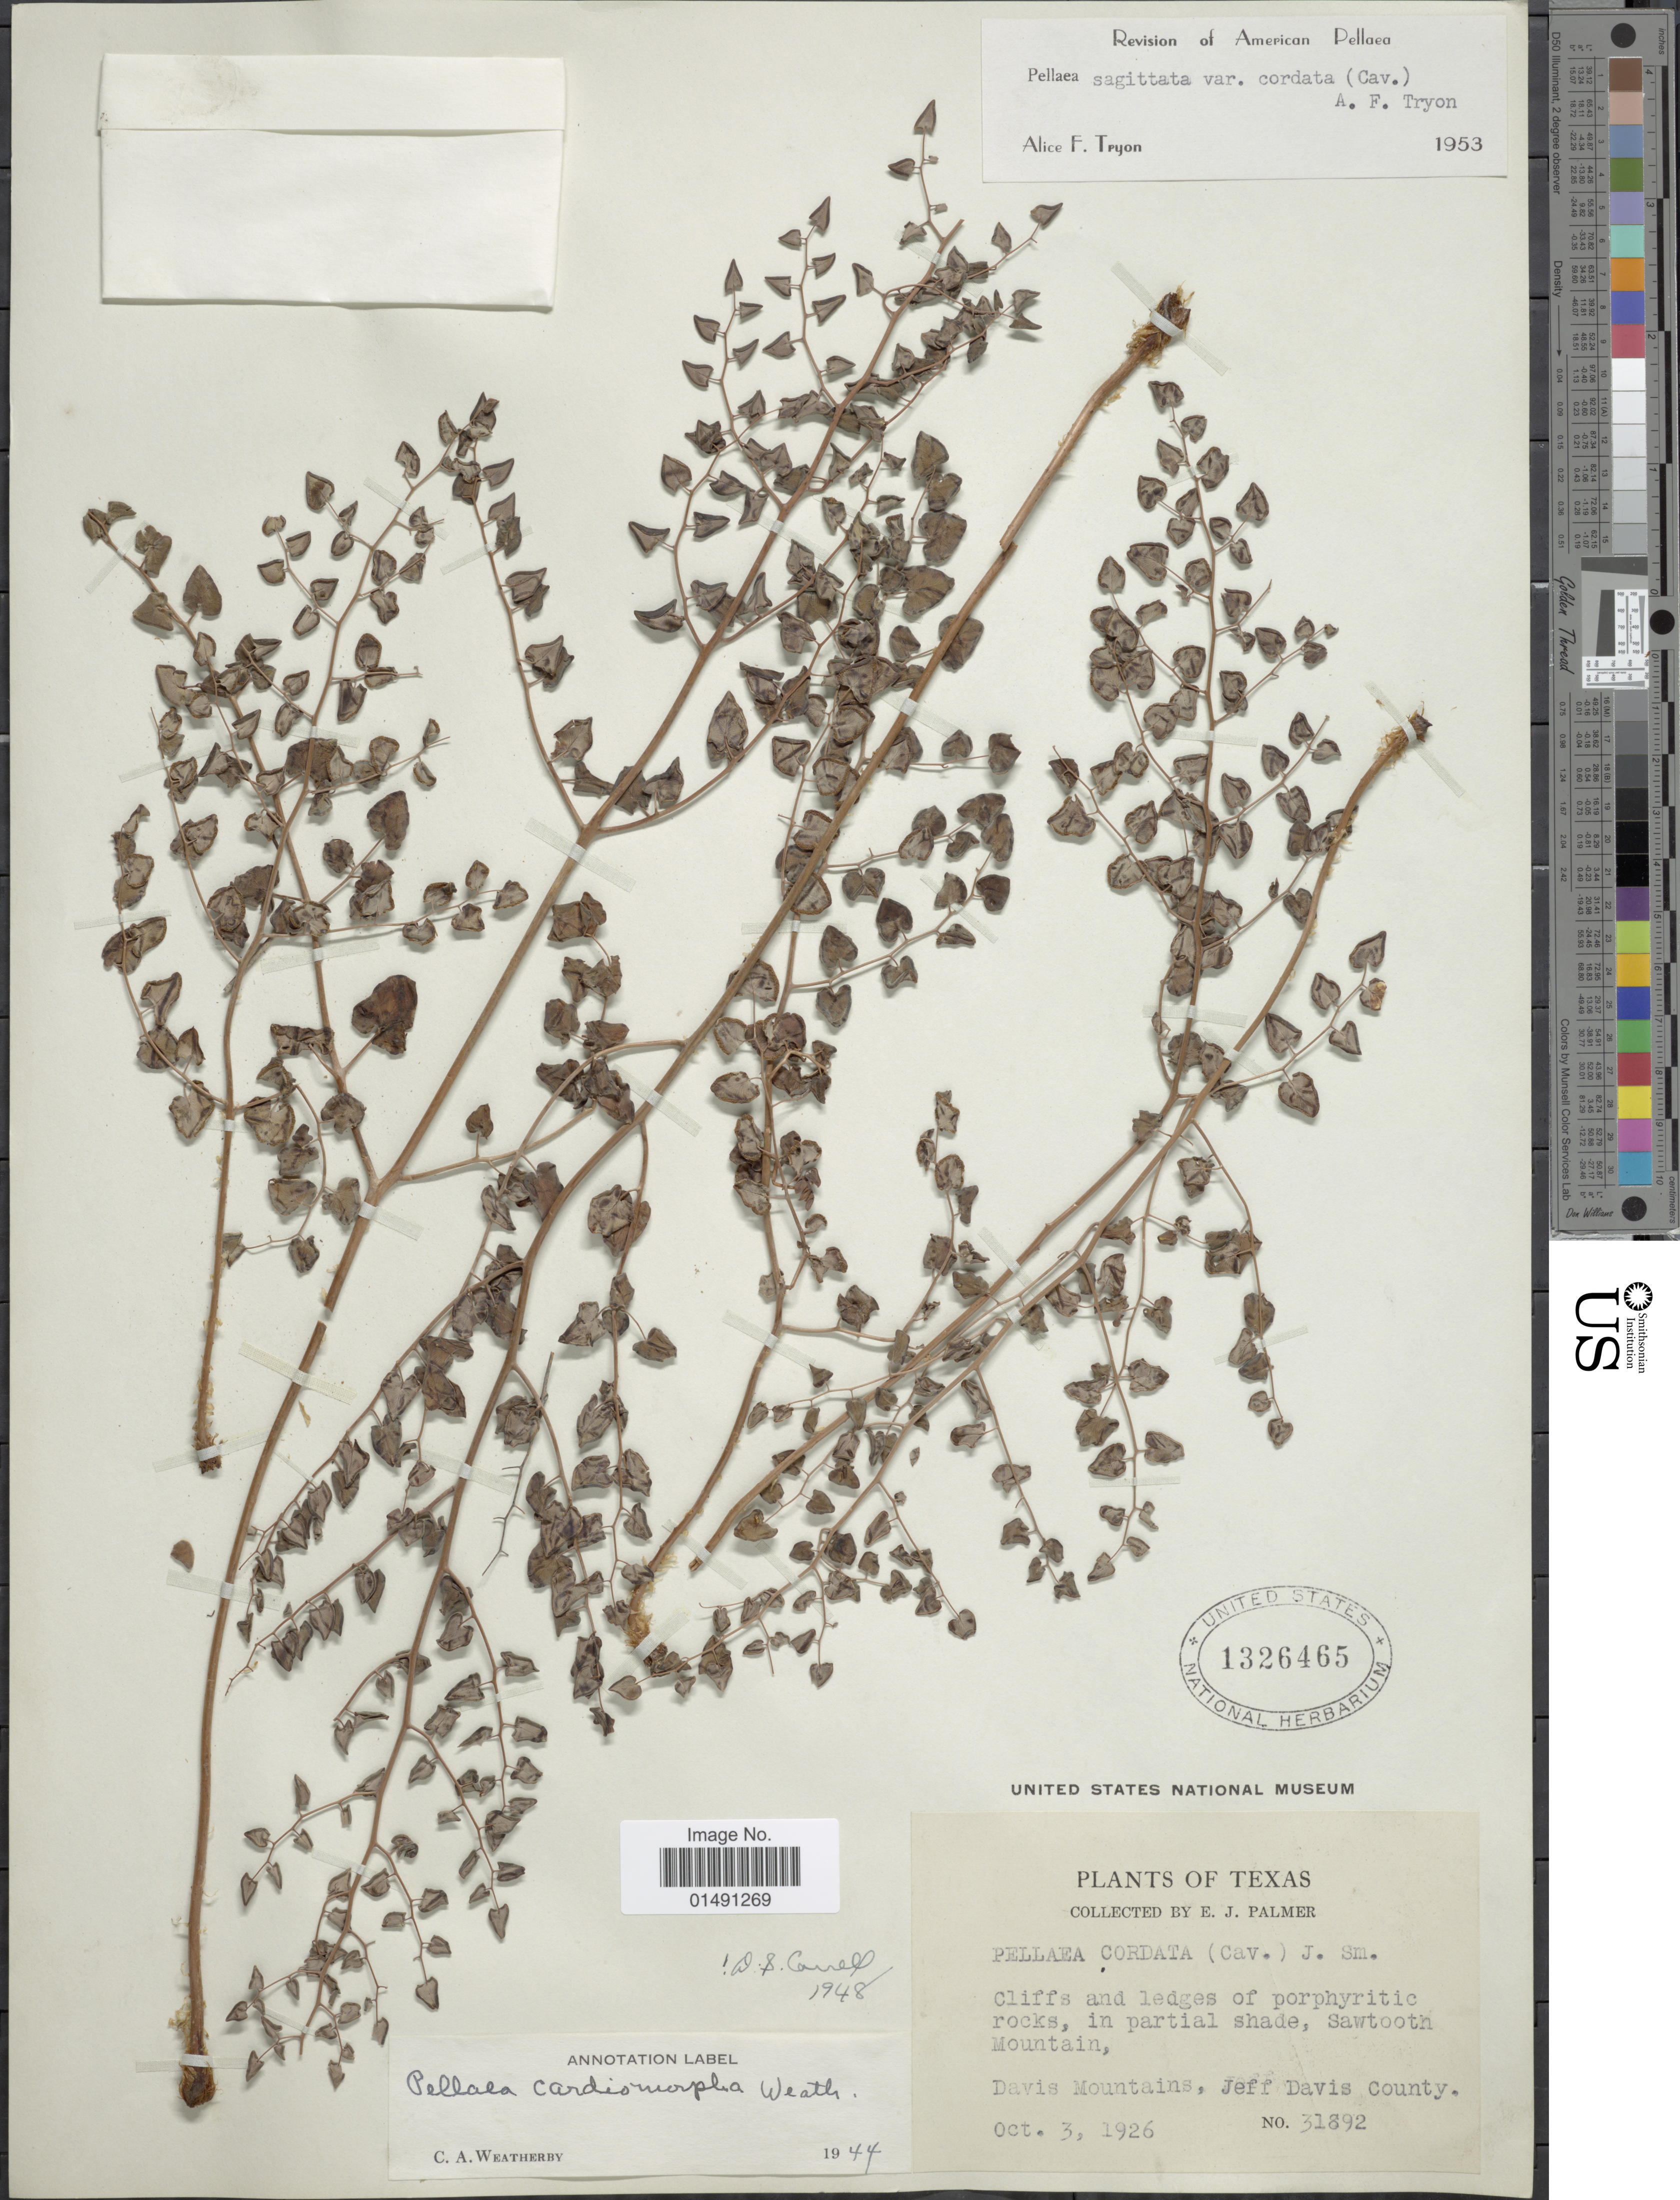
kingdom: Plantae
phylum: Tracheophyta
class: Polypodiopsida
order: Polypodiales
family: Pteridaceae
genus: Pellaea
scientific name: Pellaea cordifolia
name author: (Sessé) A.R. Sm.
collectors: E. J. Palmer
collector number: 31892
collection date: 1926-10-03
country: United States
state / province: Texas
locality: Cliffs and ledges of porphyritic rocks, in partial shade,Sawtooth Mountain, Davis Mountains, Jeff Davis County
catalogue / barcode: US 1326465